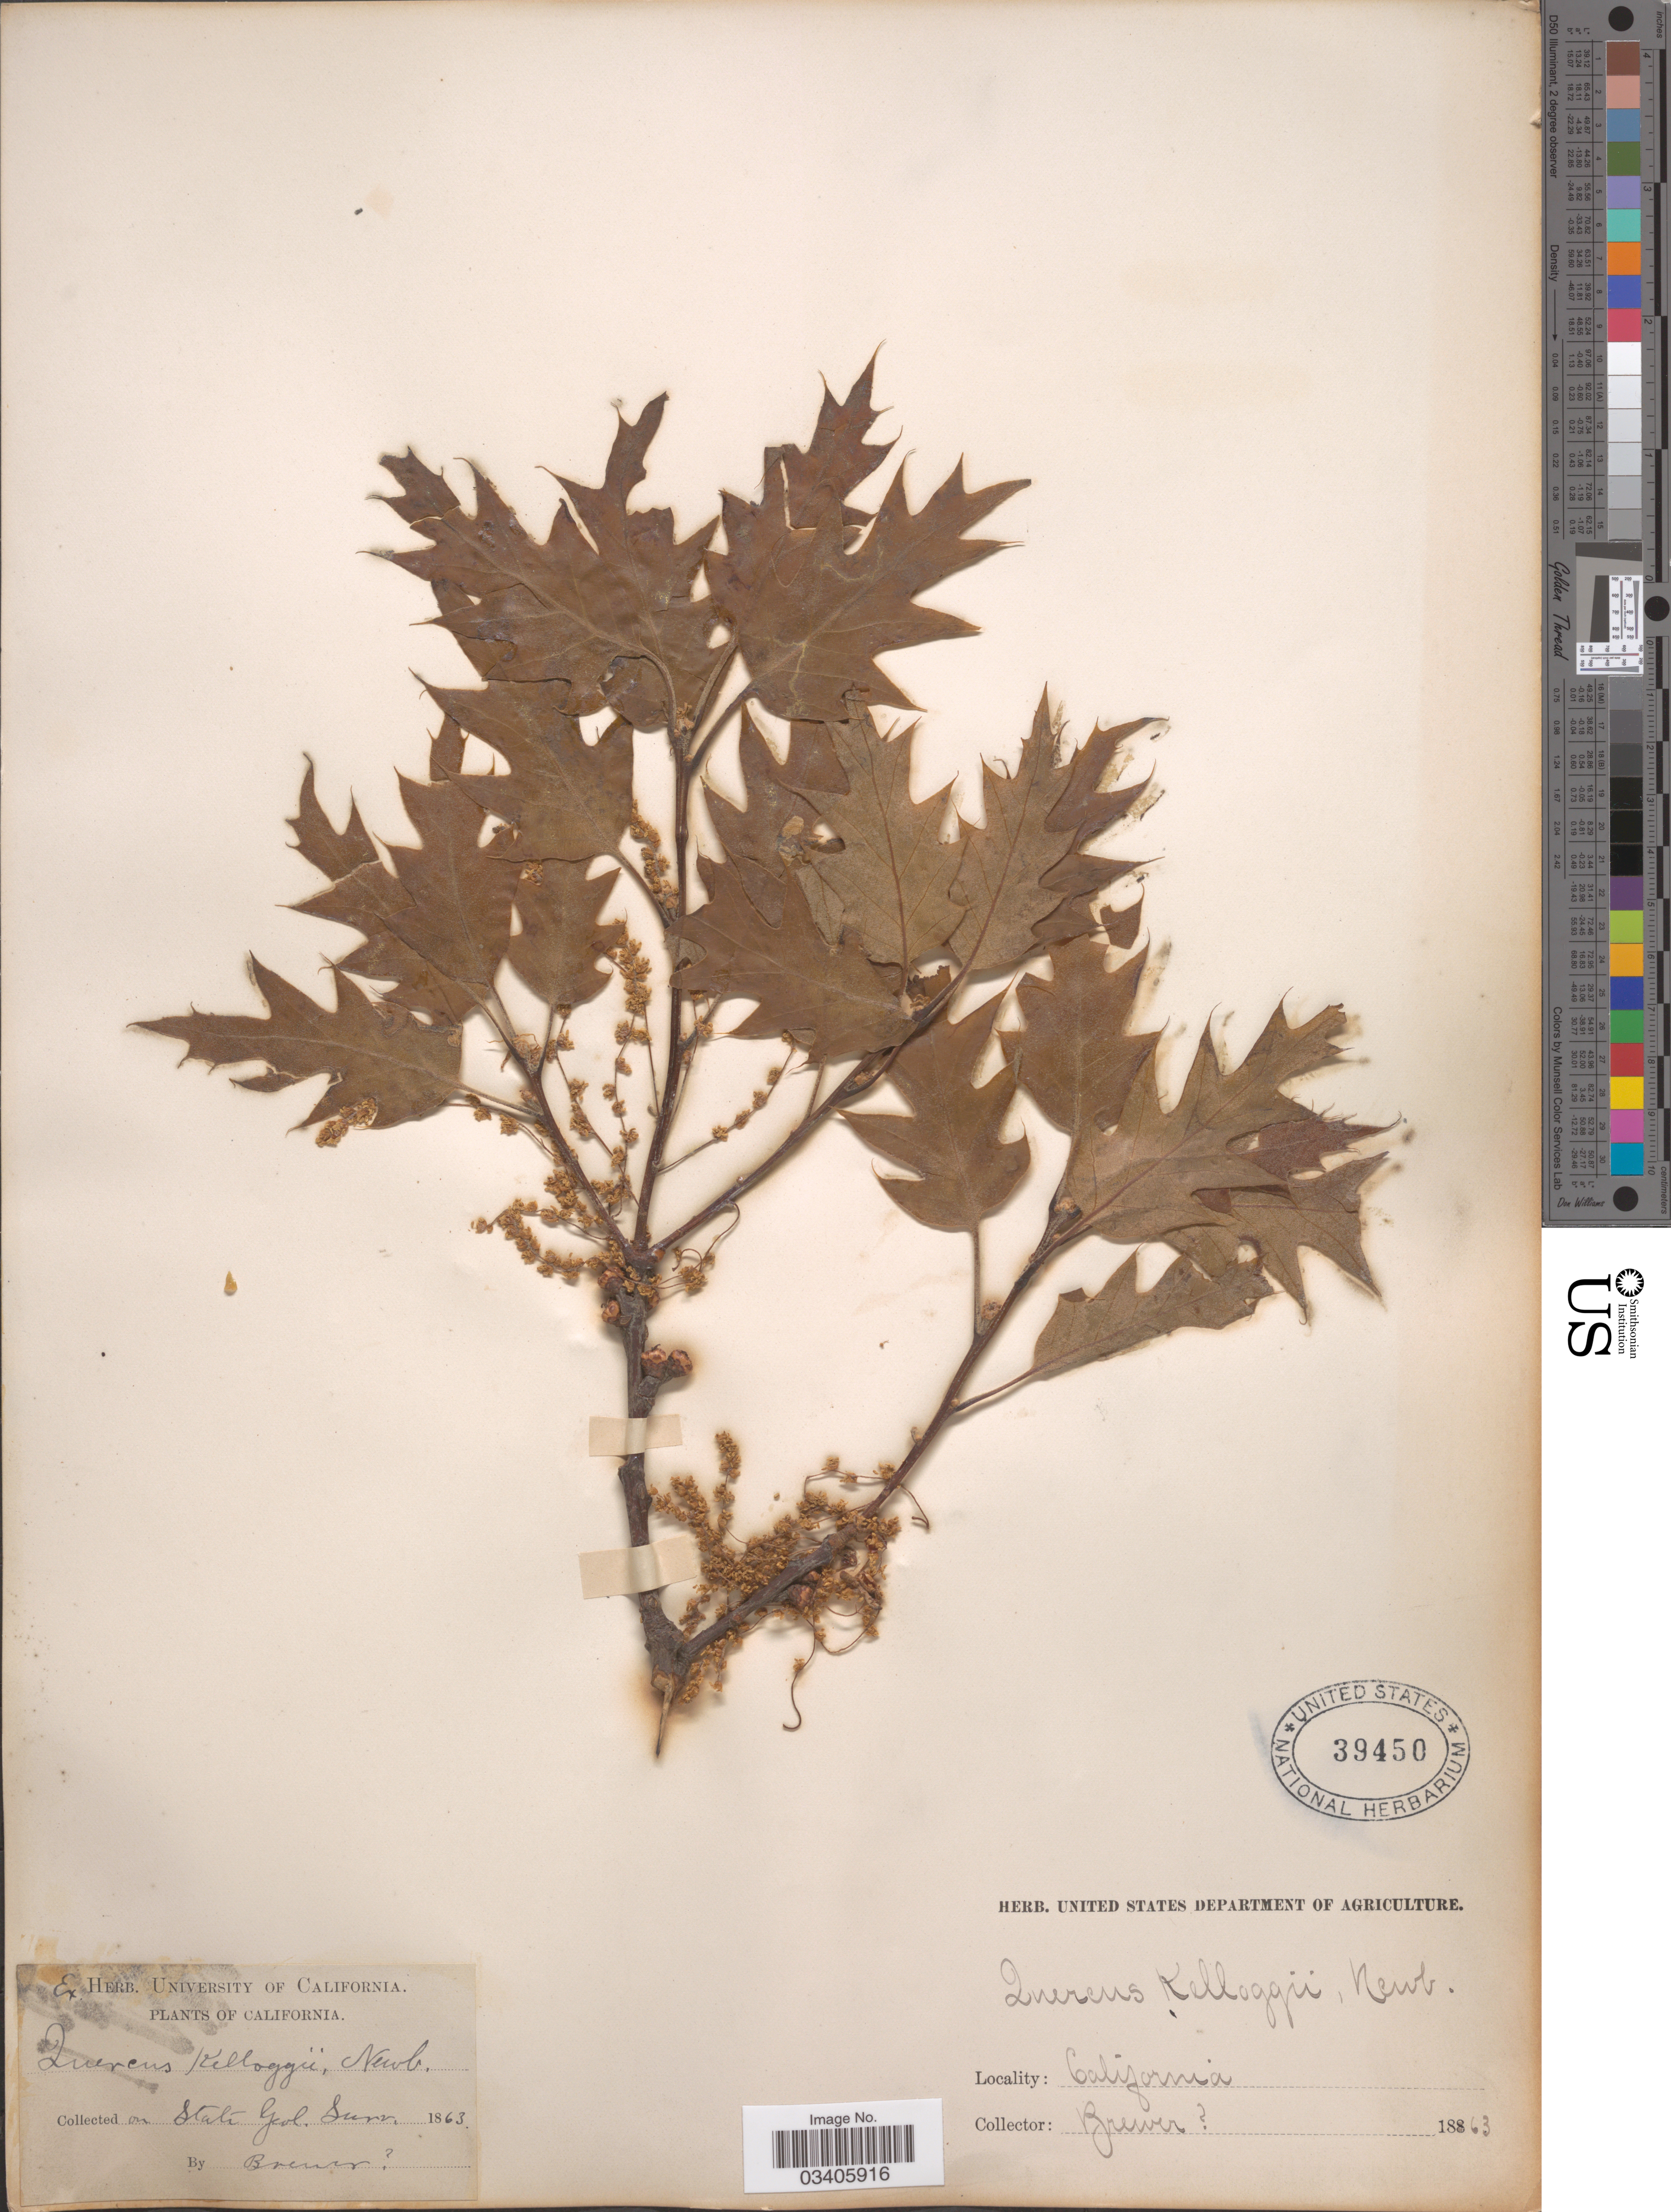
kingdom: Plantae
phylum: Tracheophyta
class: Magnoliopsida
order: Fagales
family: Fagaceae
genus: Quercus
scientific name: Quercus kelloggii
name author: Newb.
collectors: -. Brewer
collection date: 1863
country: United States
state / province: California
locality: On State Geol. Surv.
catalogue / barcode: US 39450